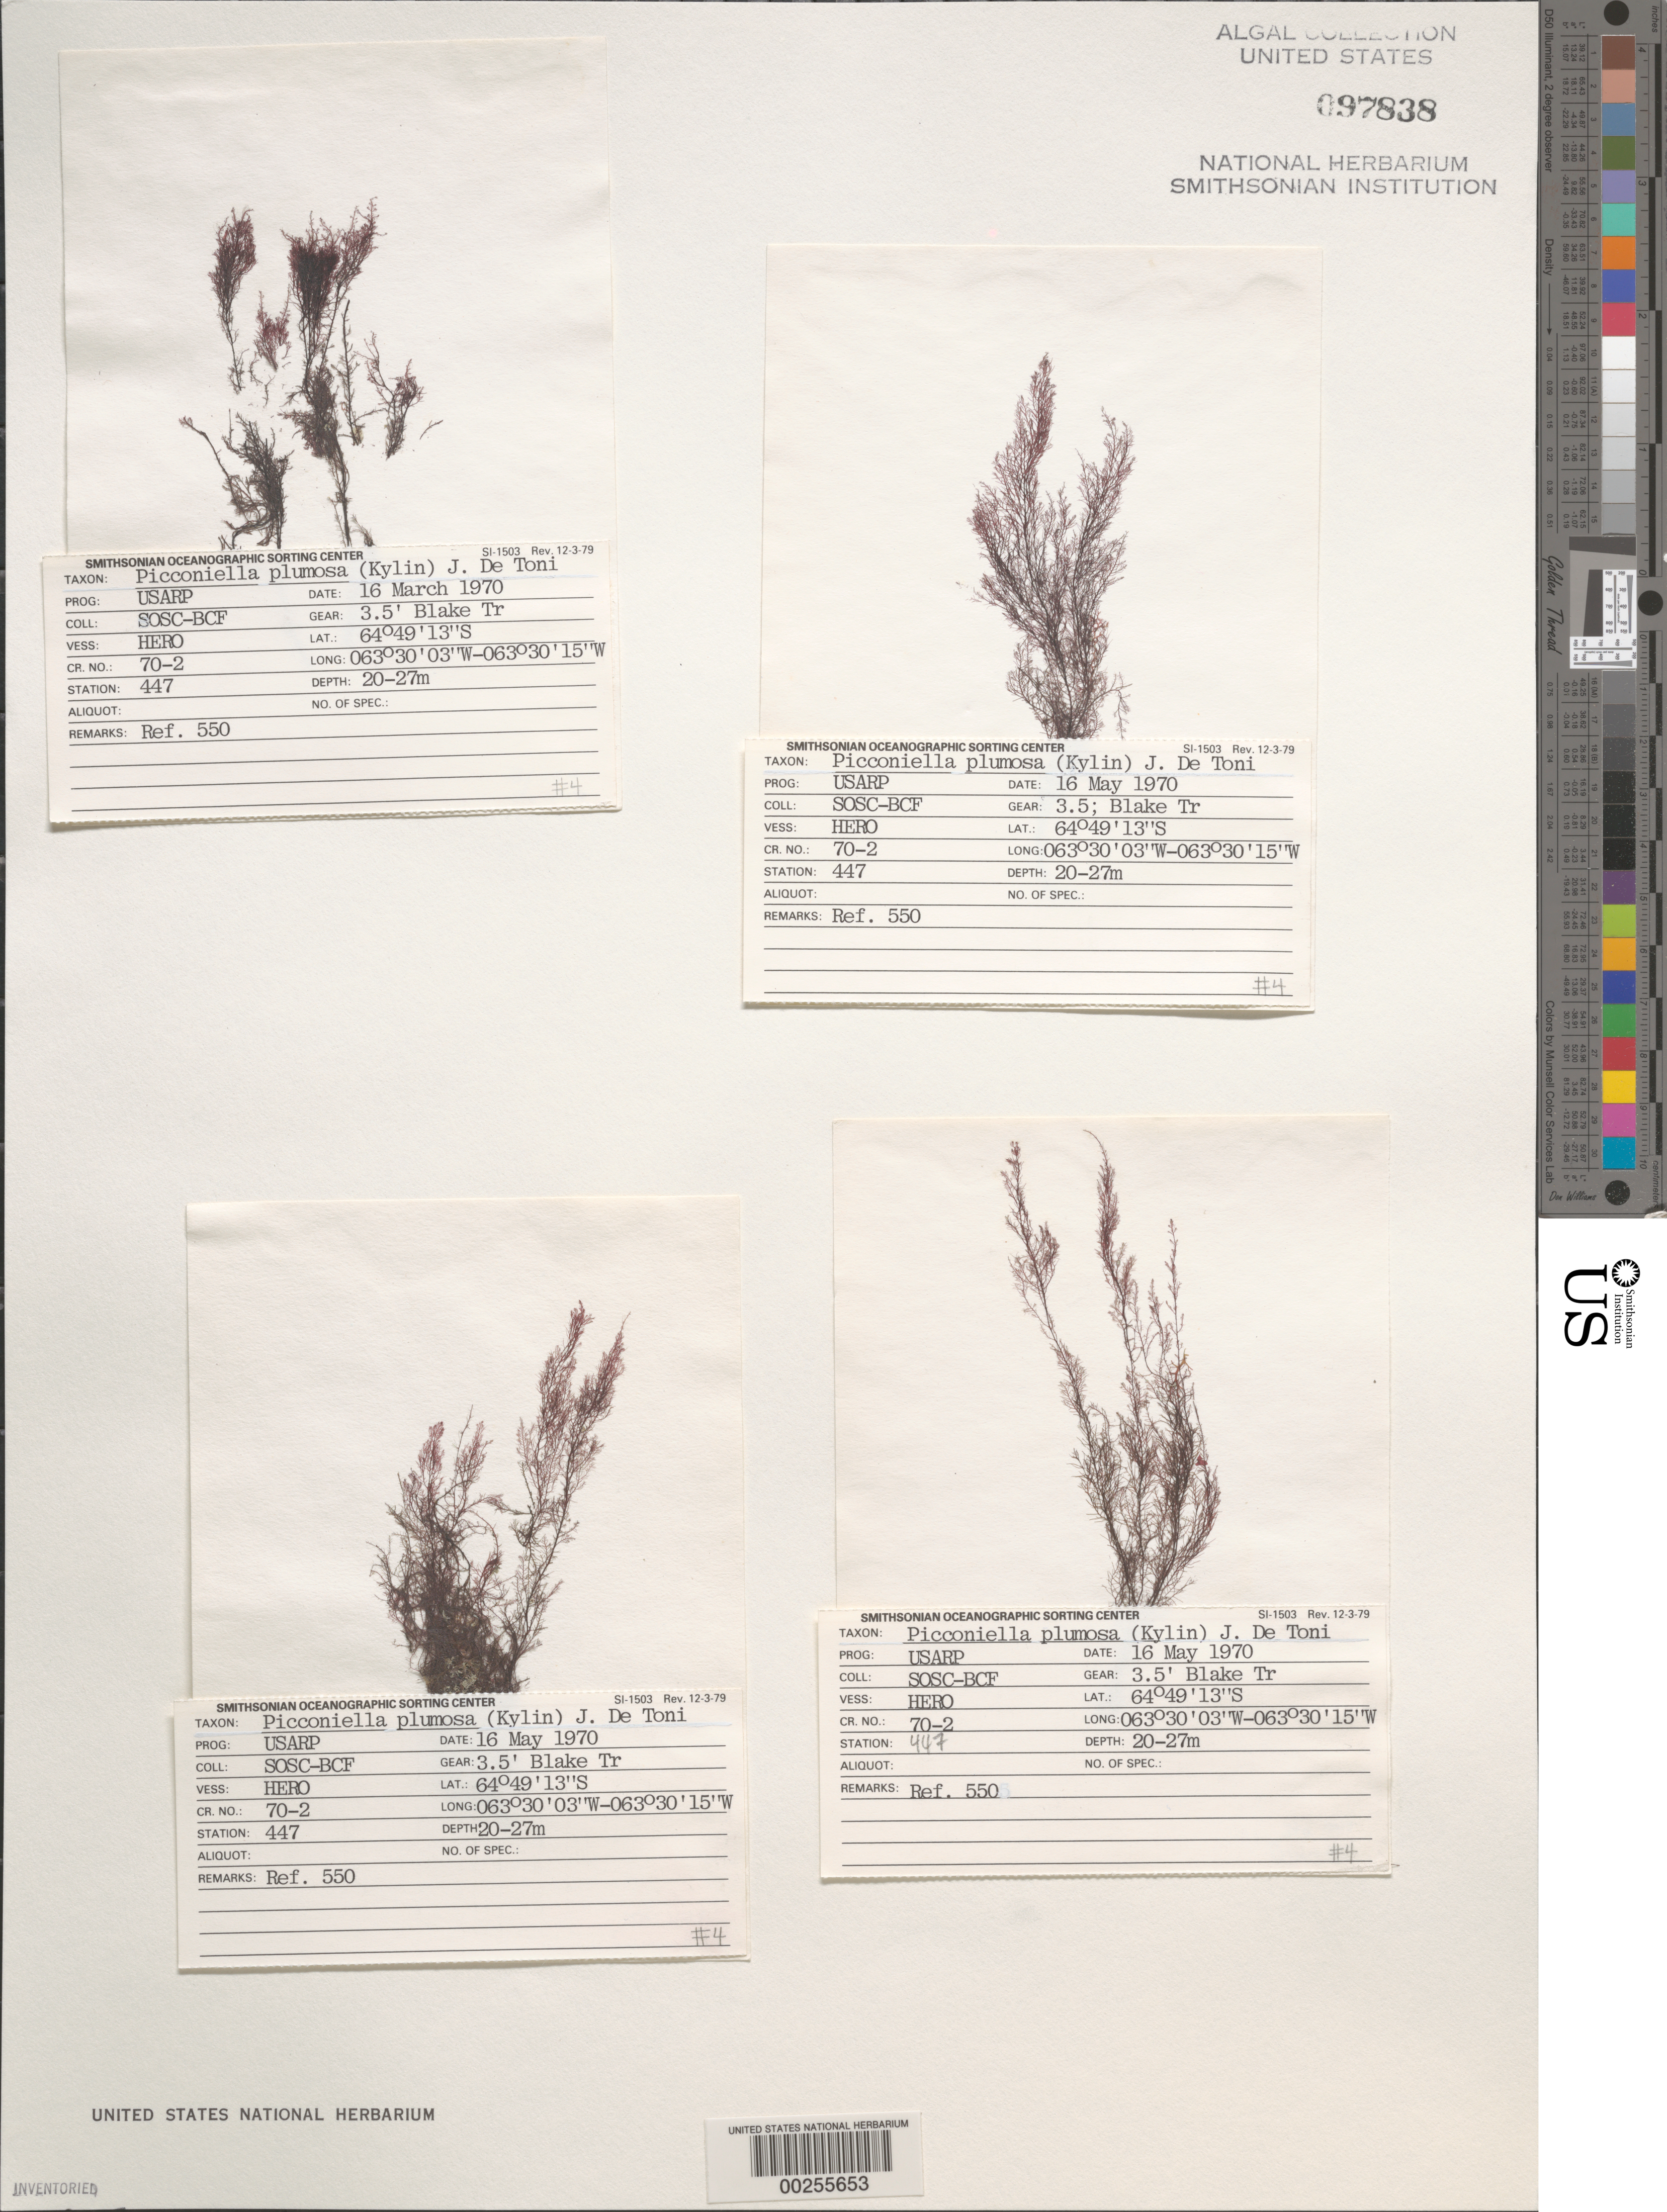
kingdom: Plantae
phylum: Rhodophyta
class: Florideophyceae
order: Ceramiales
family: Rhodomelaceae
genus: Picconiella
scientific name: Picconiella plumosa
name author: (Kylin) De Toni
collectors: SOSC-BCF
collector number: Station 447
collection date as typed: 16 Mar 1970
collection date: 1970-03-16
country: Antarctica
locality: Antarctic Peninsula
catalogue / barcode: US 97838